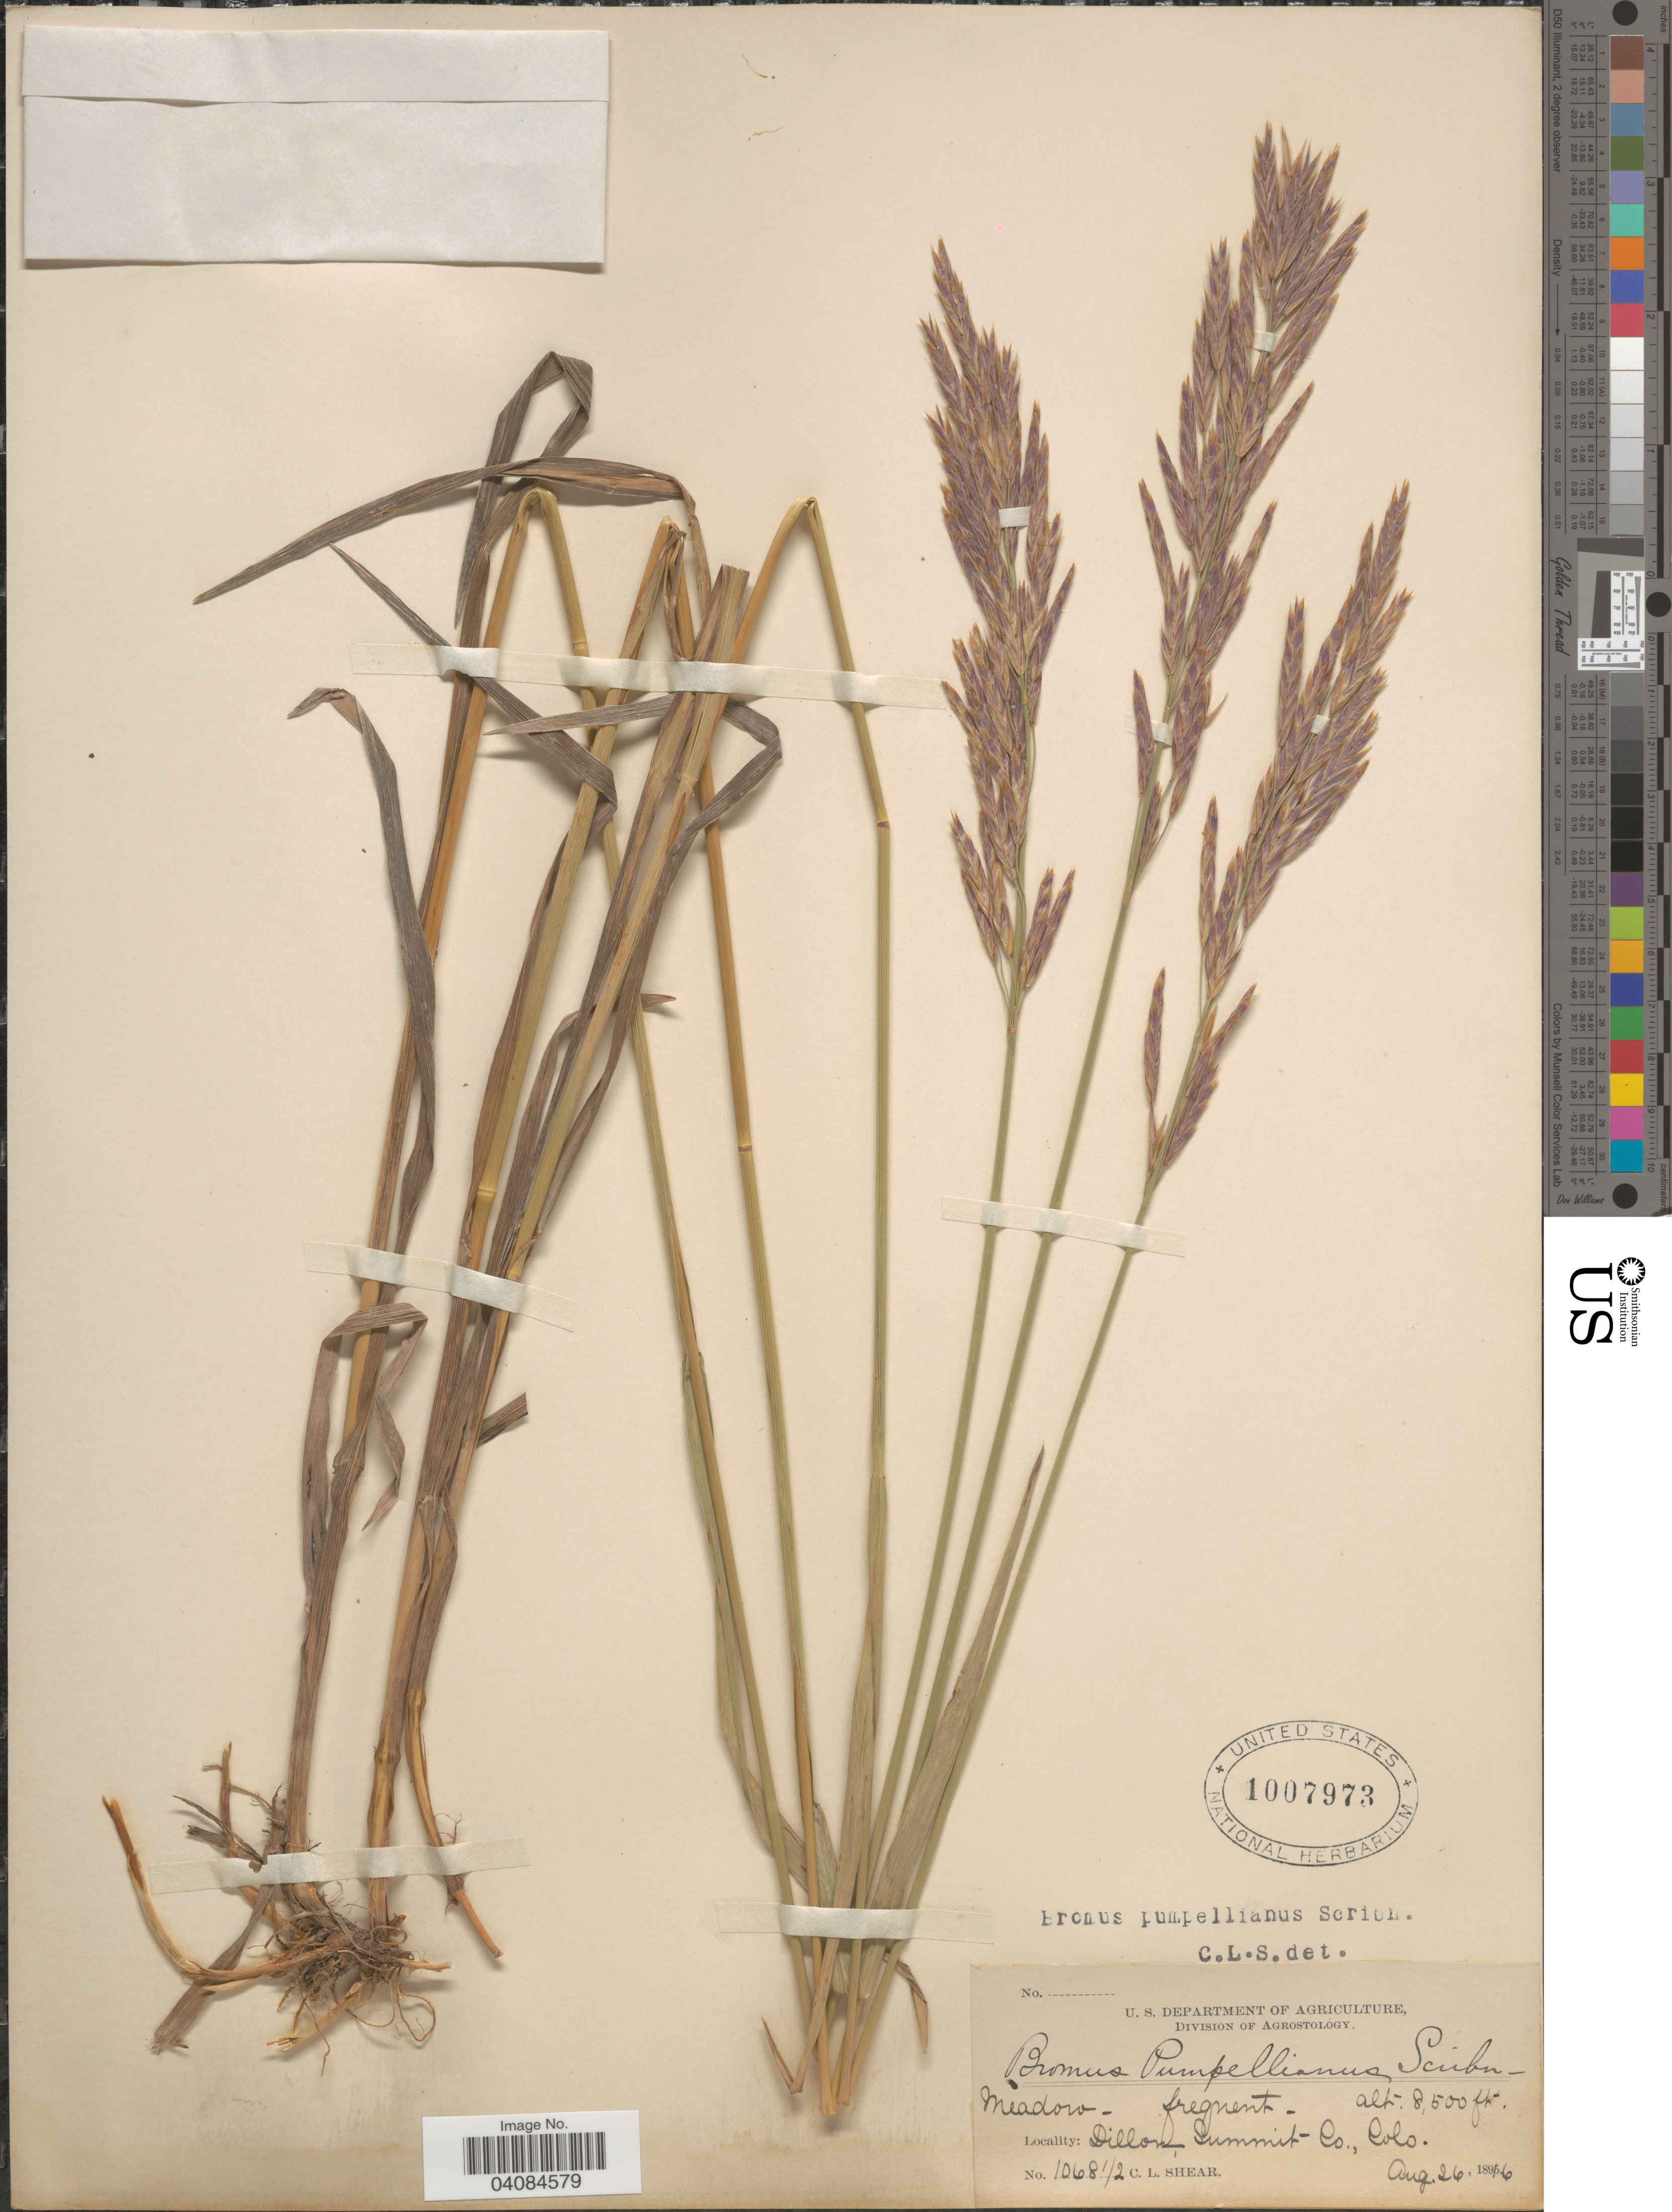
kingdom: Plantae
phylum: Tracheophyta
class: Liliopsida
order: Poales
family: Poaceae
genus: Bromus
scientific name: Bromus pumpellianus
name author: Scribn.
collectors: C. L. Shear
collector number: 1068½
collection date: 1896-08-26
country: United States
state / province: Colorado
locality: Dillon, Summit Co.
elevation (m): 2591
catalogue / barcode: US 1007973